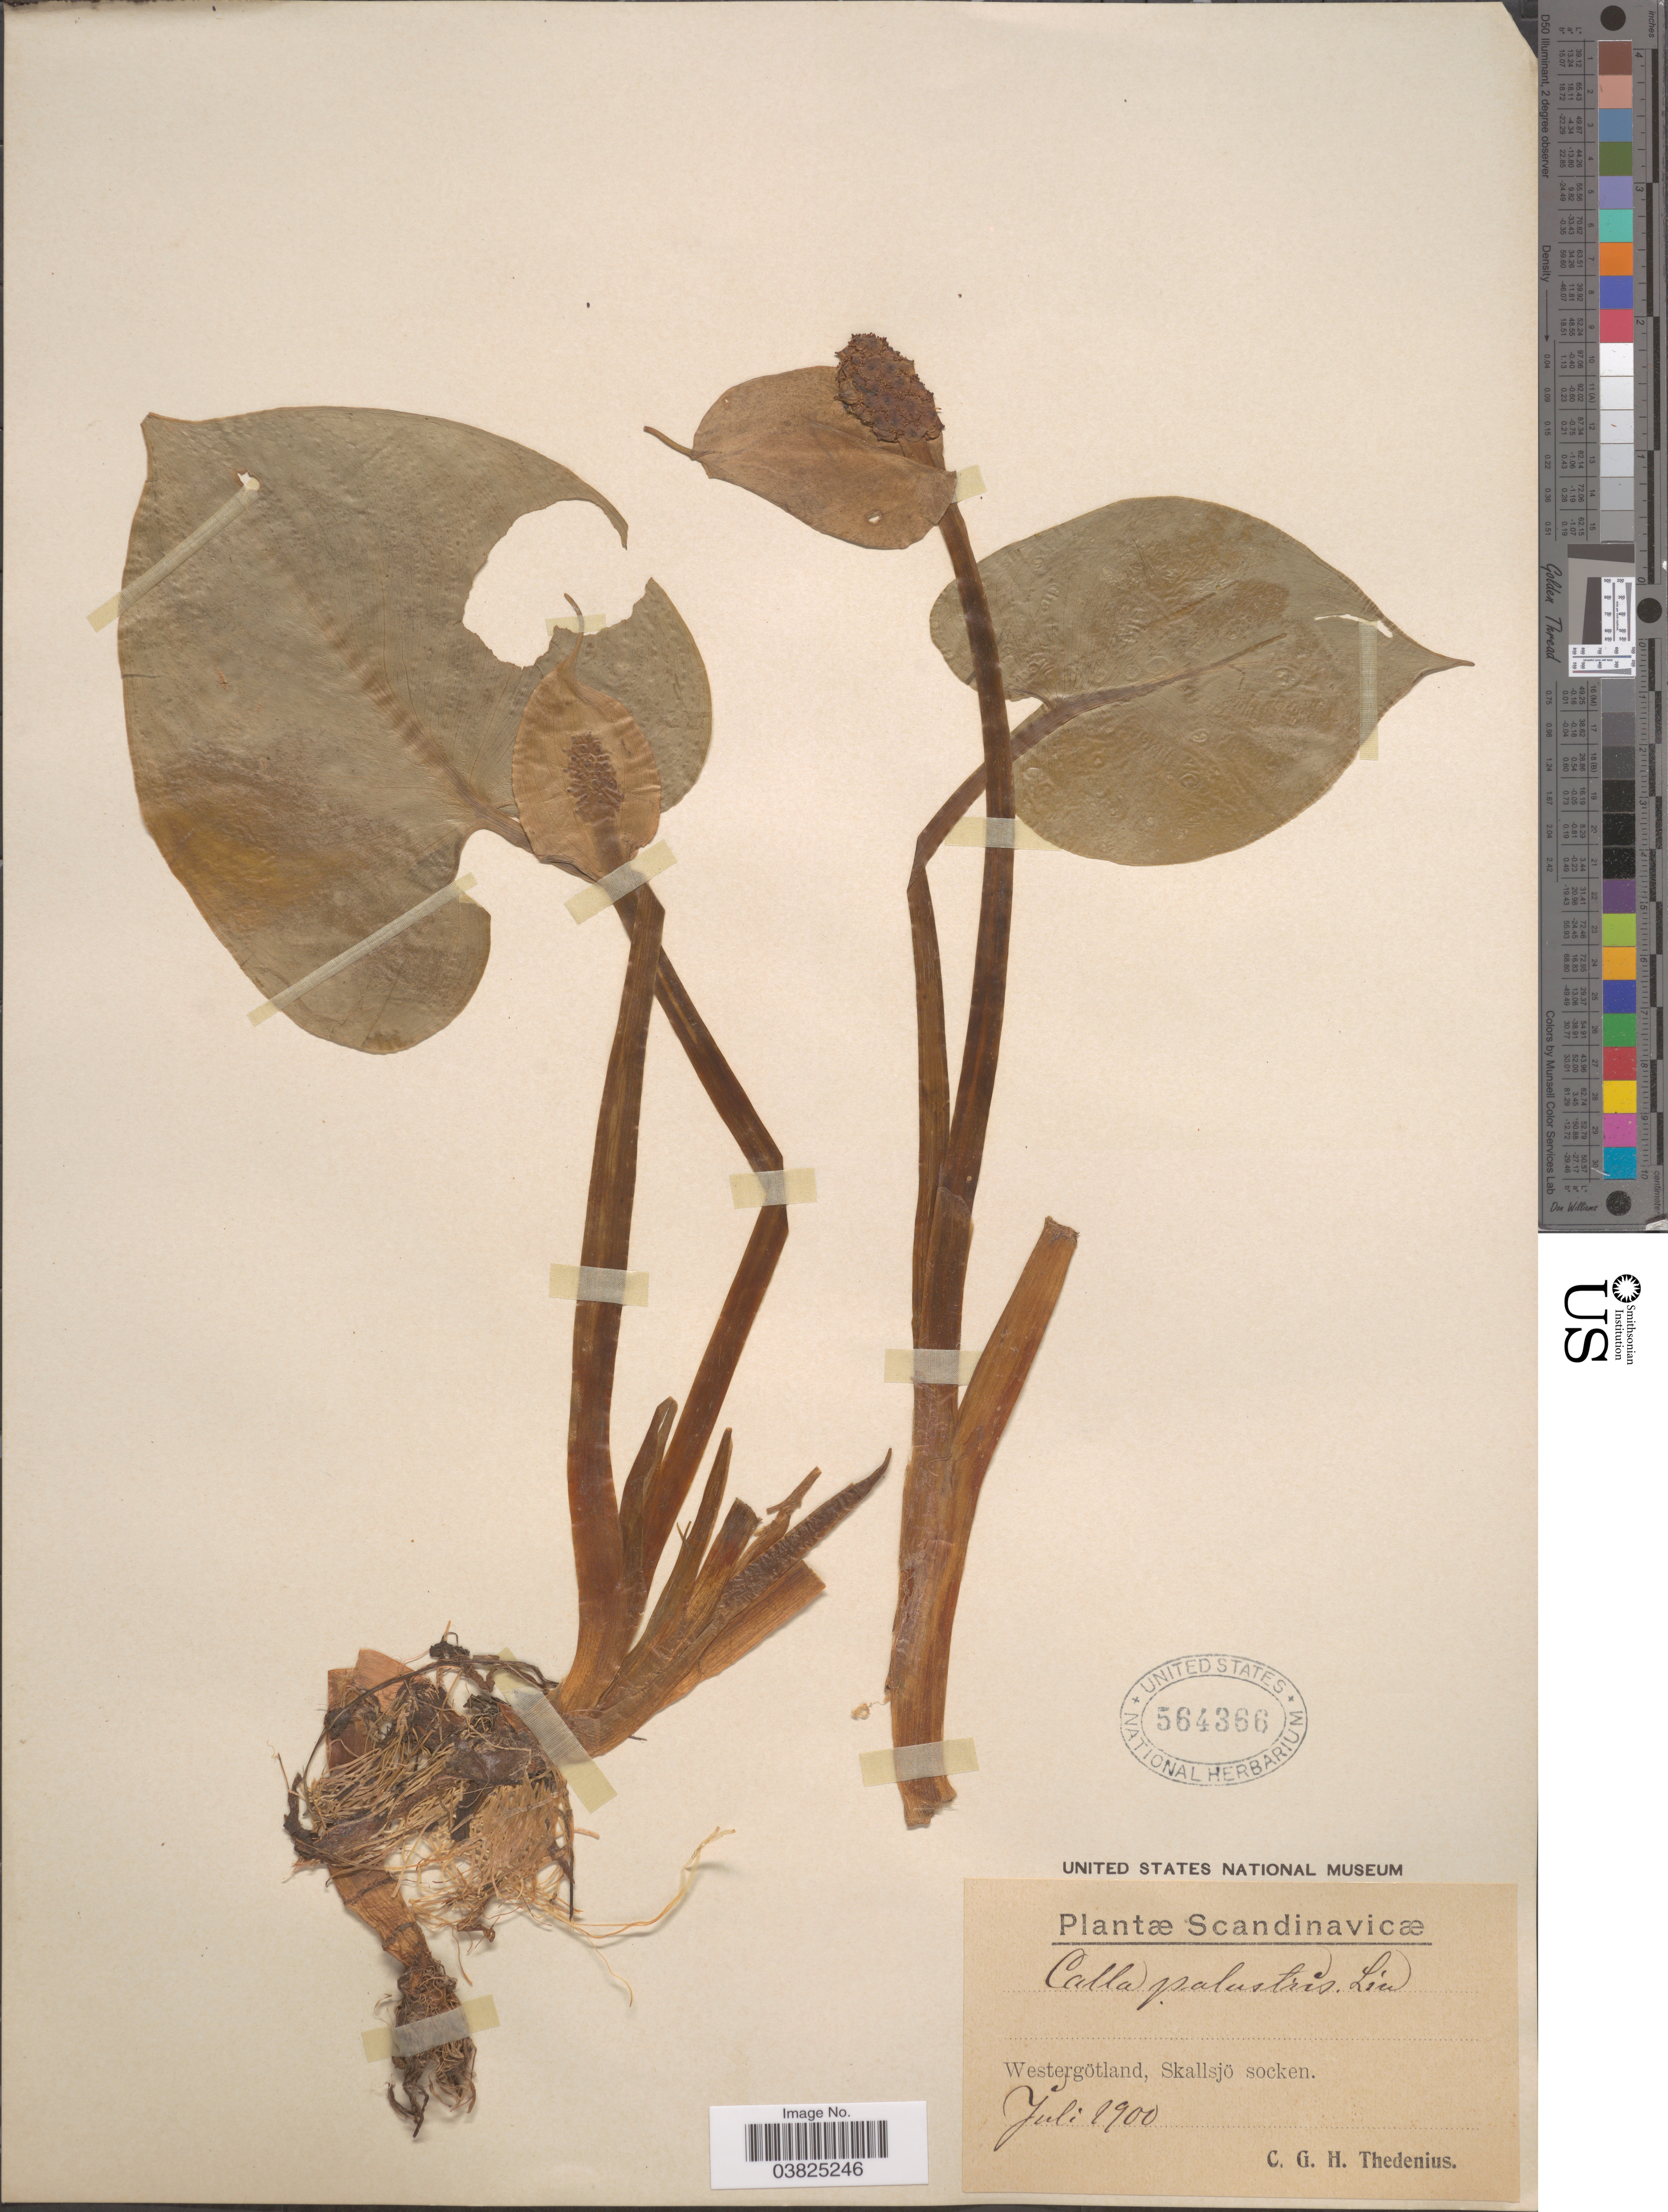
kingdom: Plantae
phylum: Tracheophyta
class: Liliopsida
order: Alismatales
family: Araceae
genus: Calla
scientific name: Calla palustris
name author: L.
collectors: C. Thedenius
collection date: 1900-07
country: Sweden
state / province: Västra Götaland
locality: Scandinavicæ. Westergötland, Skallsjö socken.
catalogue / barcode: US 564366